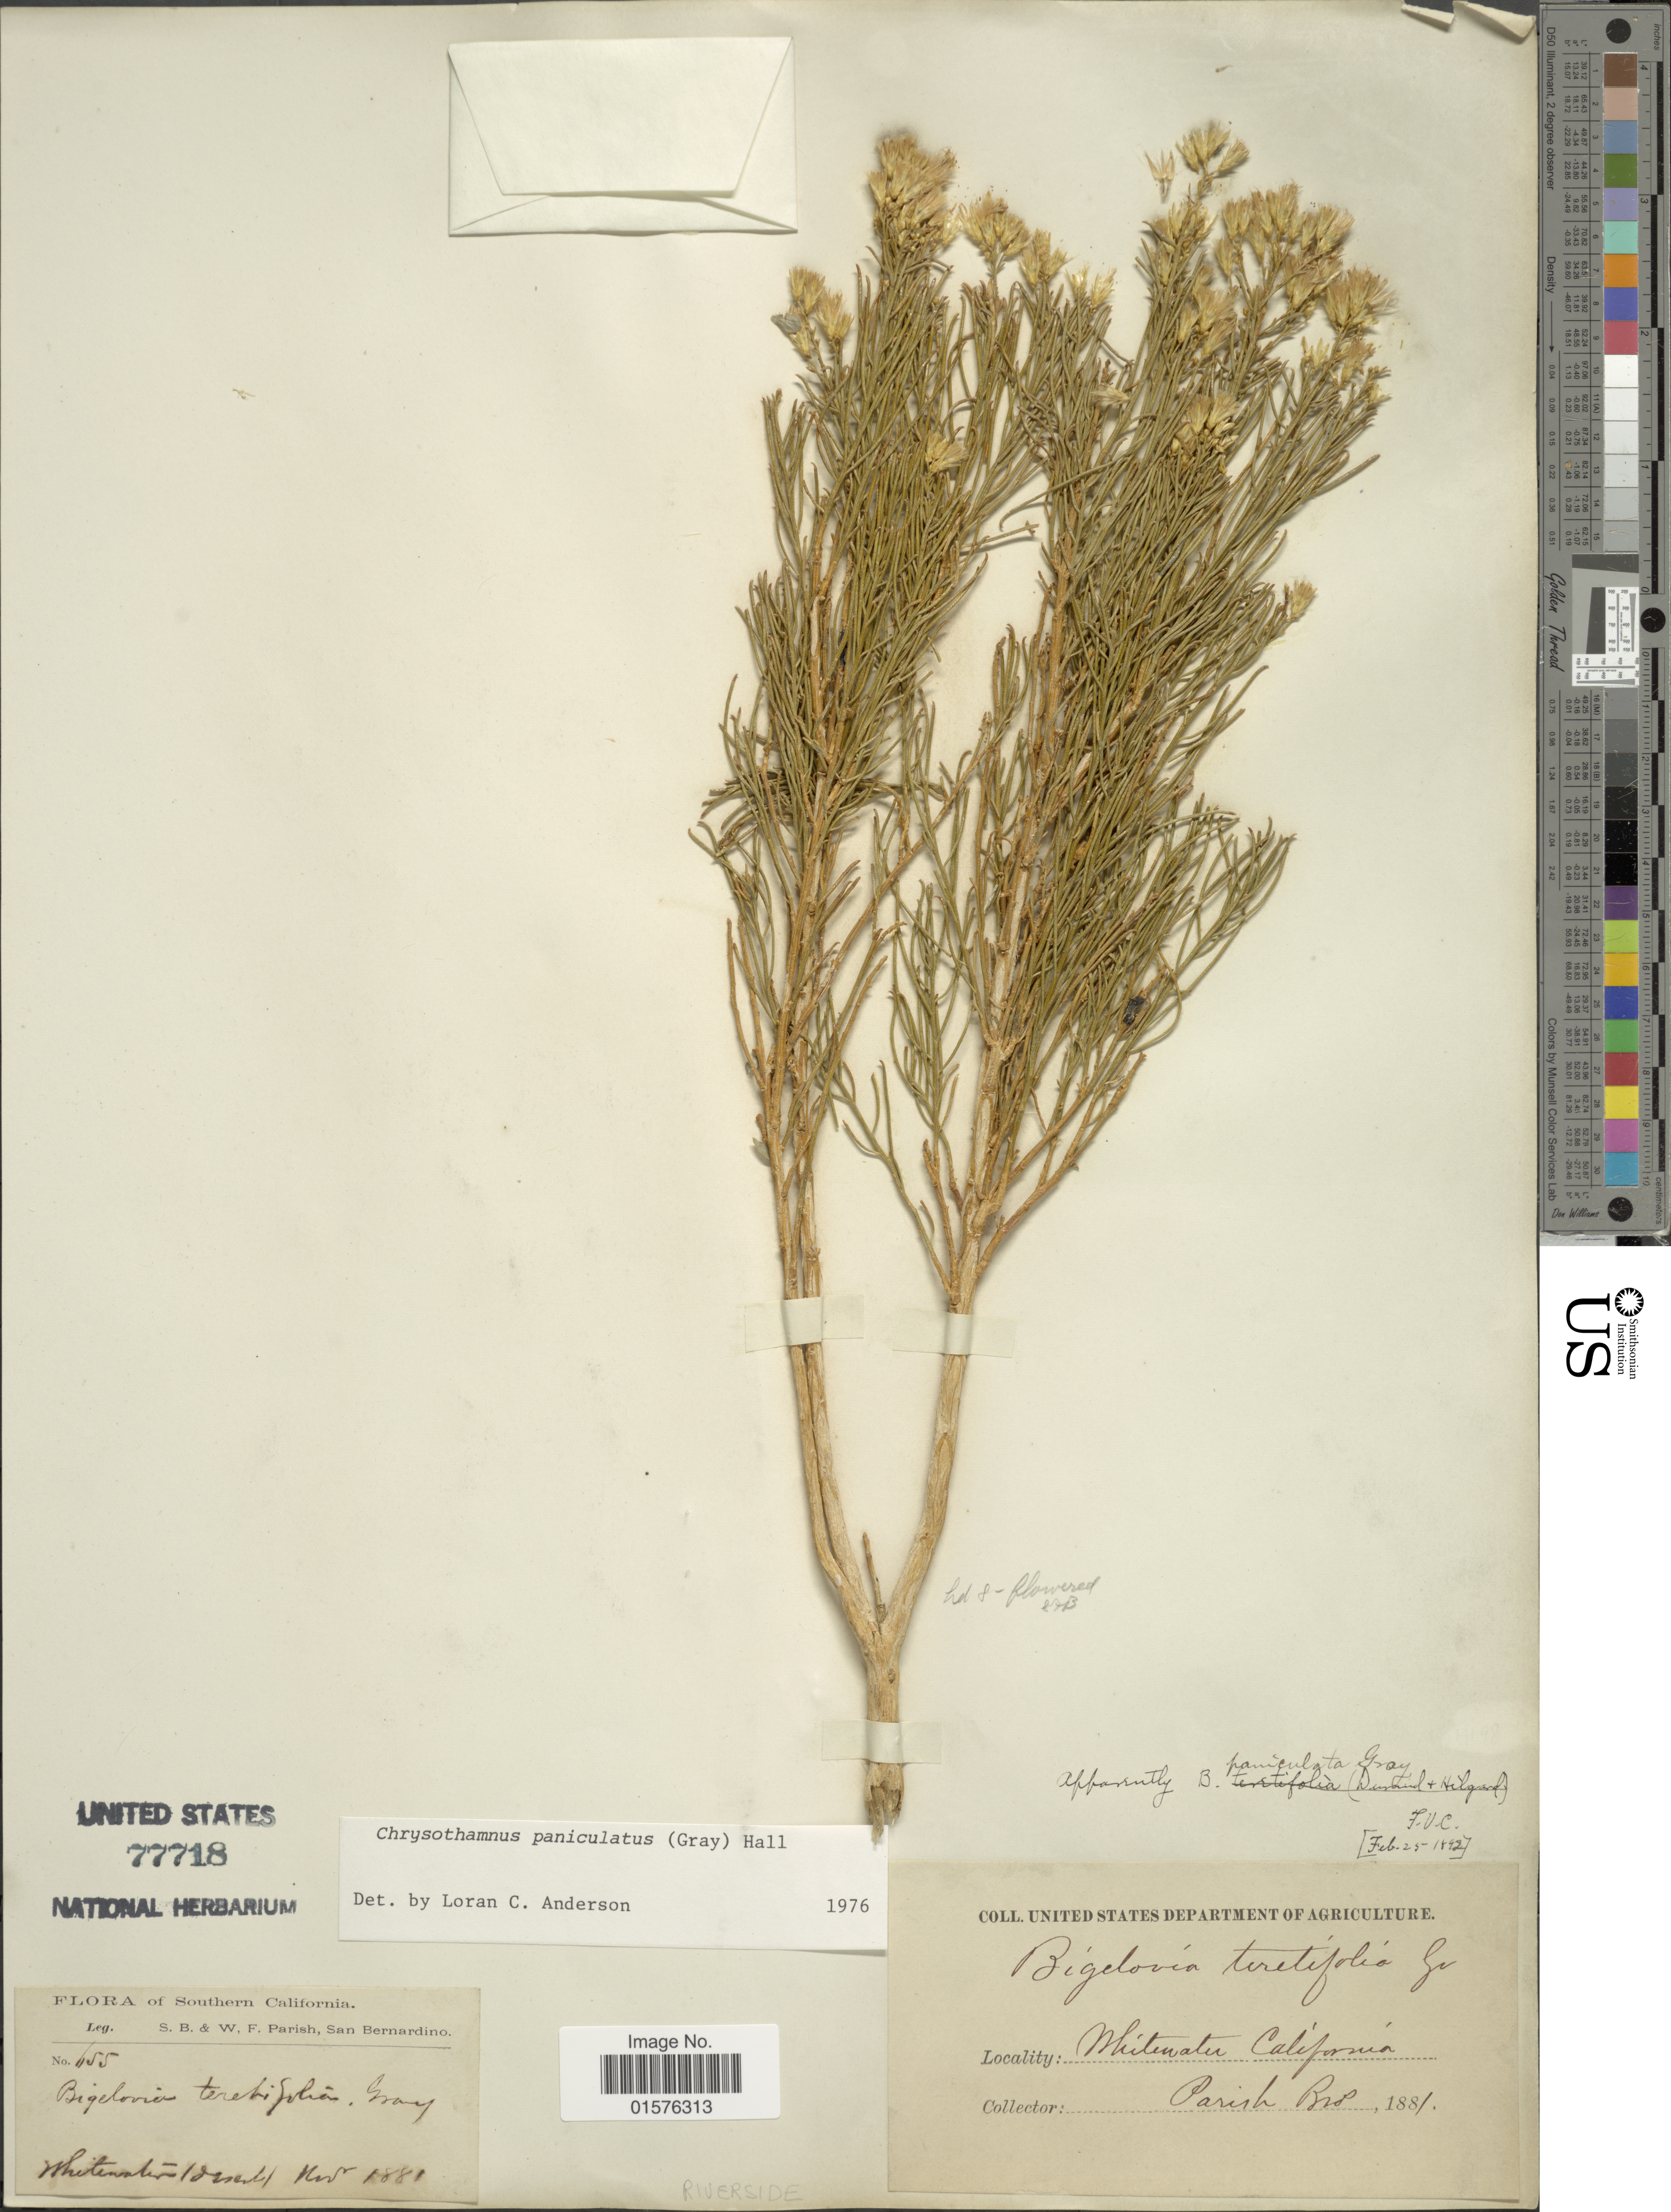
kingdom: Plantae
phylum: Tracheophyta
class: Magnoliopsida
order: Asterales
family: Asteraceae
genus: Ericameria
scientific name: Ericameria paniculata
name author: (A. Gray) Rydb.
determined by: Urbatsch, Lowell E., Curator (LSU), Louisiana State University (UNITED STATES)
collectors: S. B. Parish & W. F. Parish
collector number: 655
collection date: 1881-11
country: United States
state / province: California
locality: Southern California, Whitewater.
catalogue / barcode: US 77718